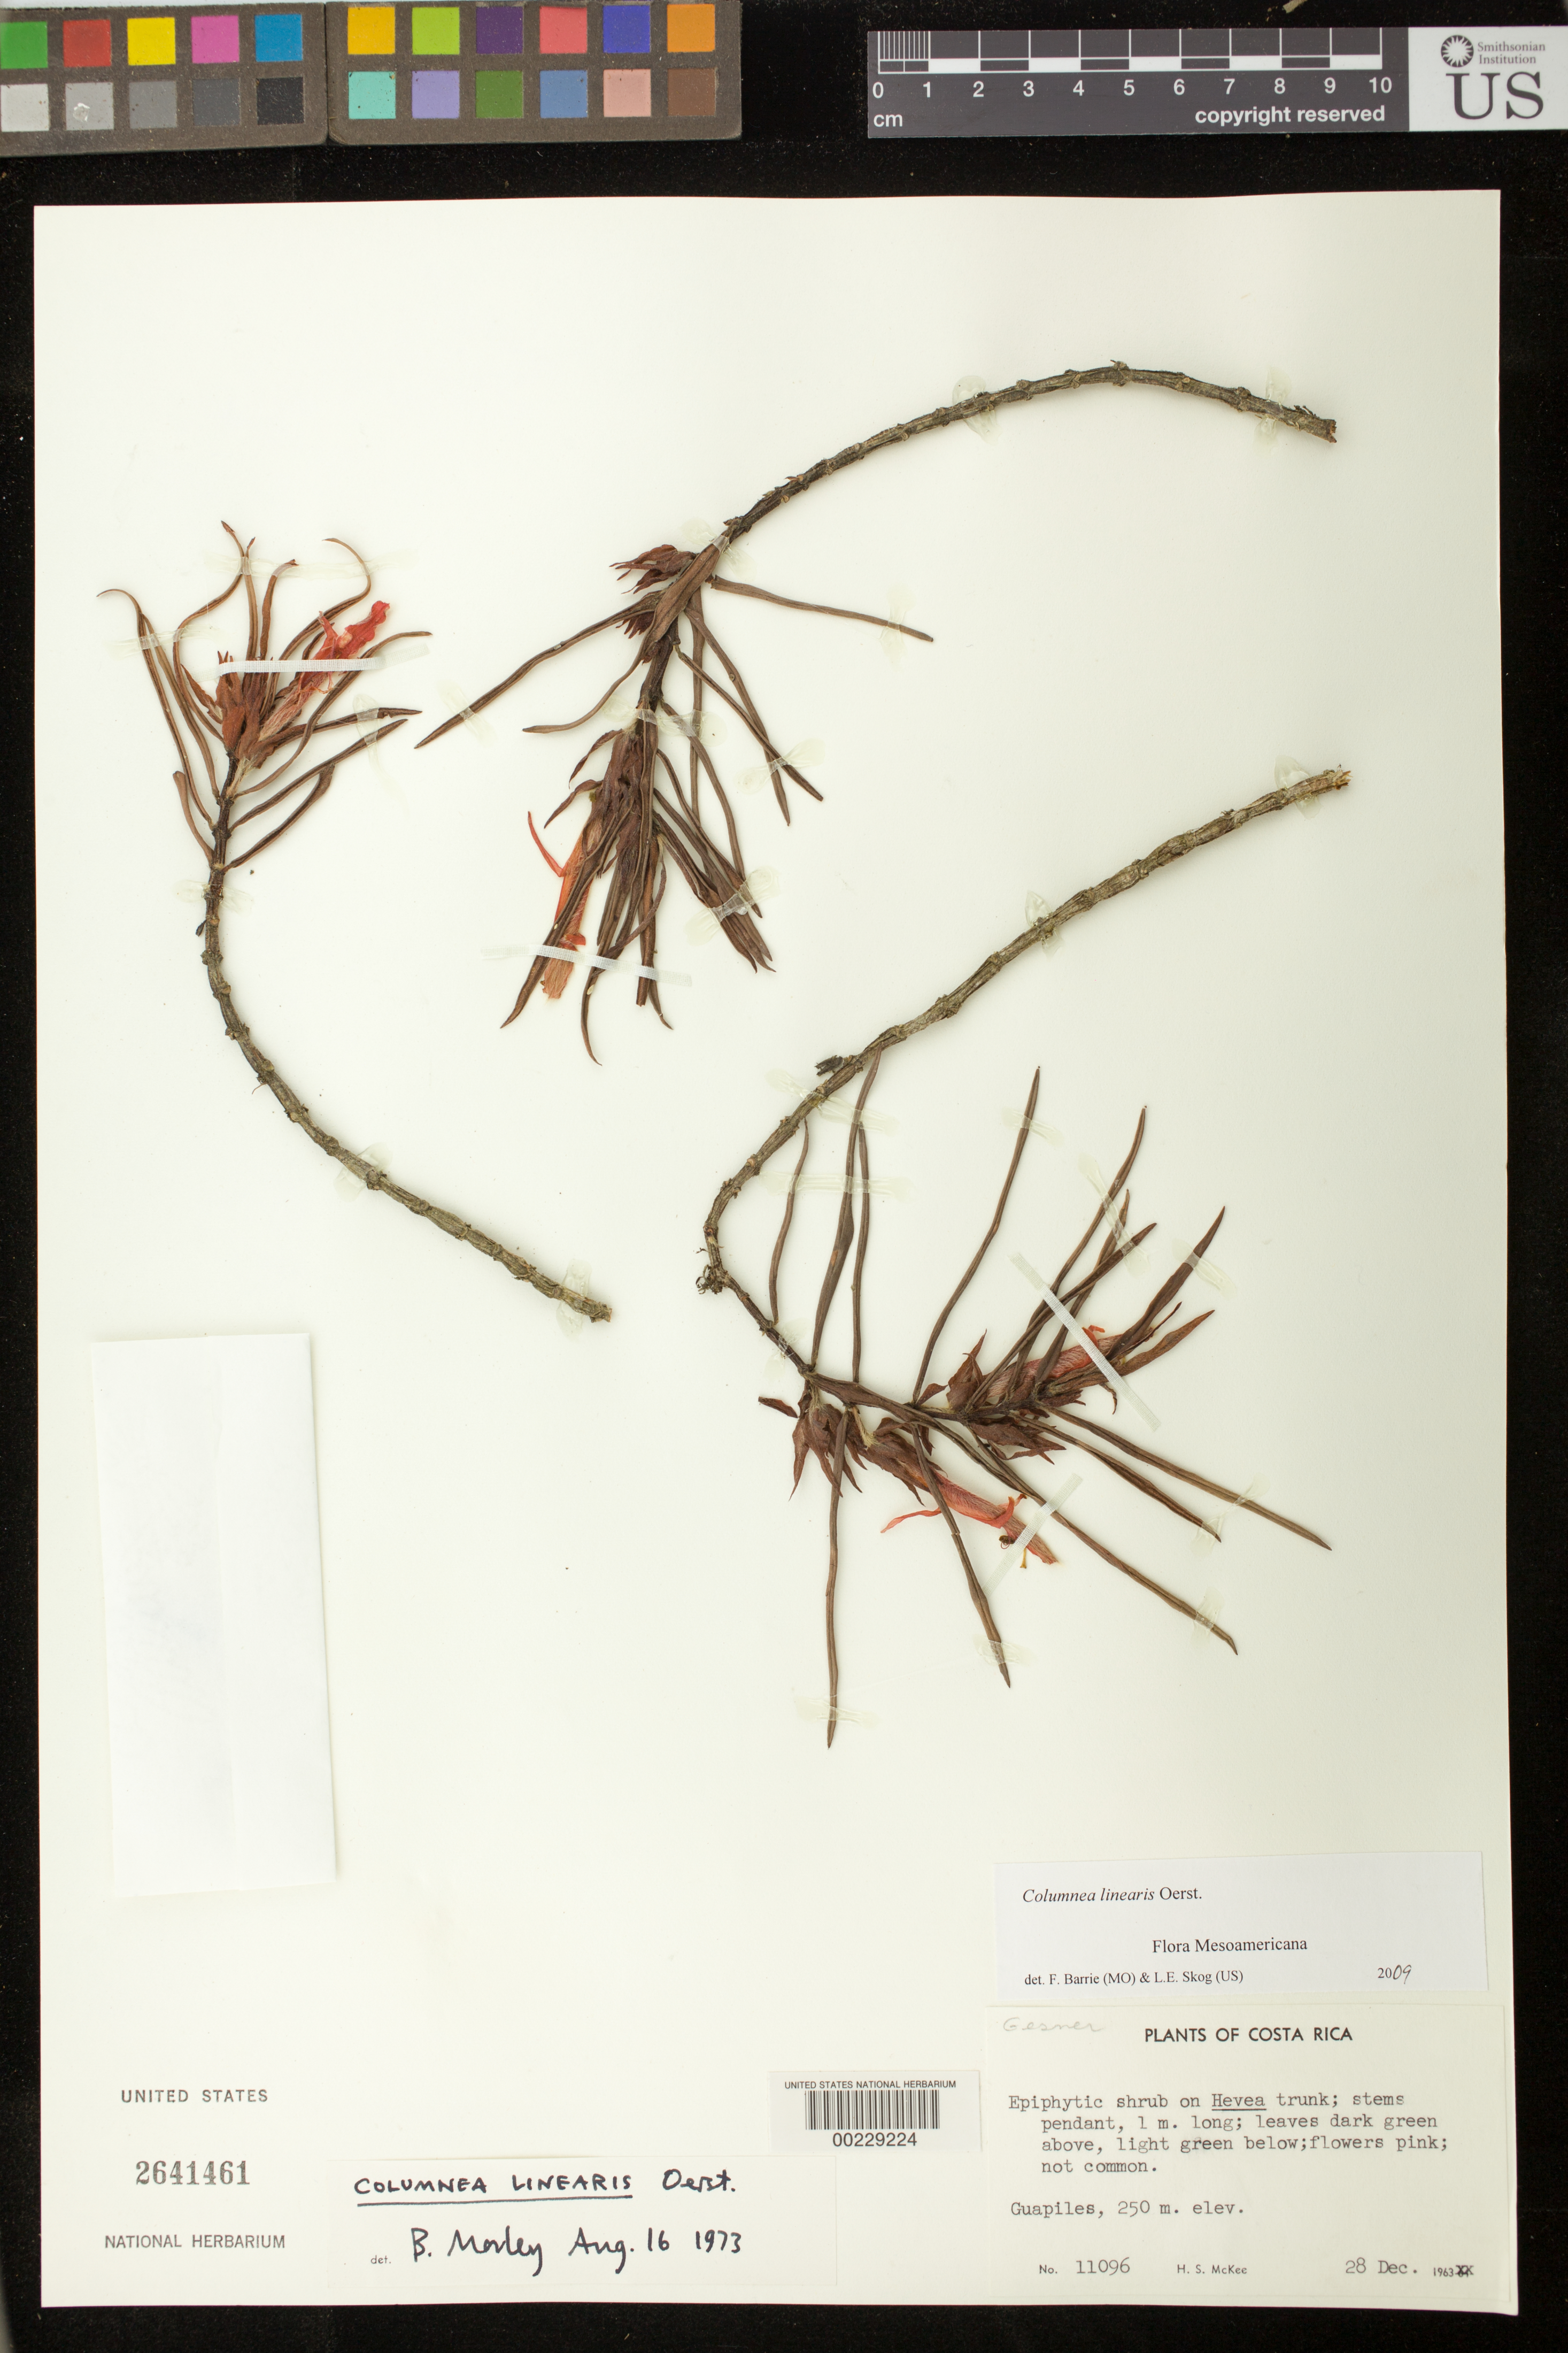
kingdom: Plantae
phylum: Tracheophyta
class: Magnoliopsida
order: Lamiales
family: Gesneriaceae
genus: Columnea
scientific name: Columnea linearis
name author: Oerst.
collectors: H. S. McKee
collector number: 11096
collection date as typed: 28 Dec 1963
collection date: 1963-12-28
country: Costa Rica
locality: Guapiles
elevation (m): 250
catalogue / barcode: US 2641461